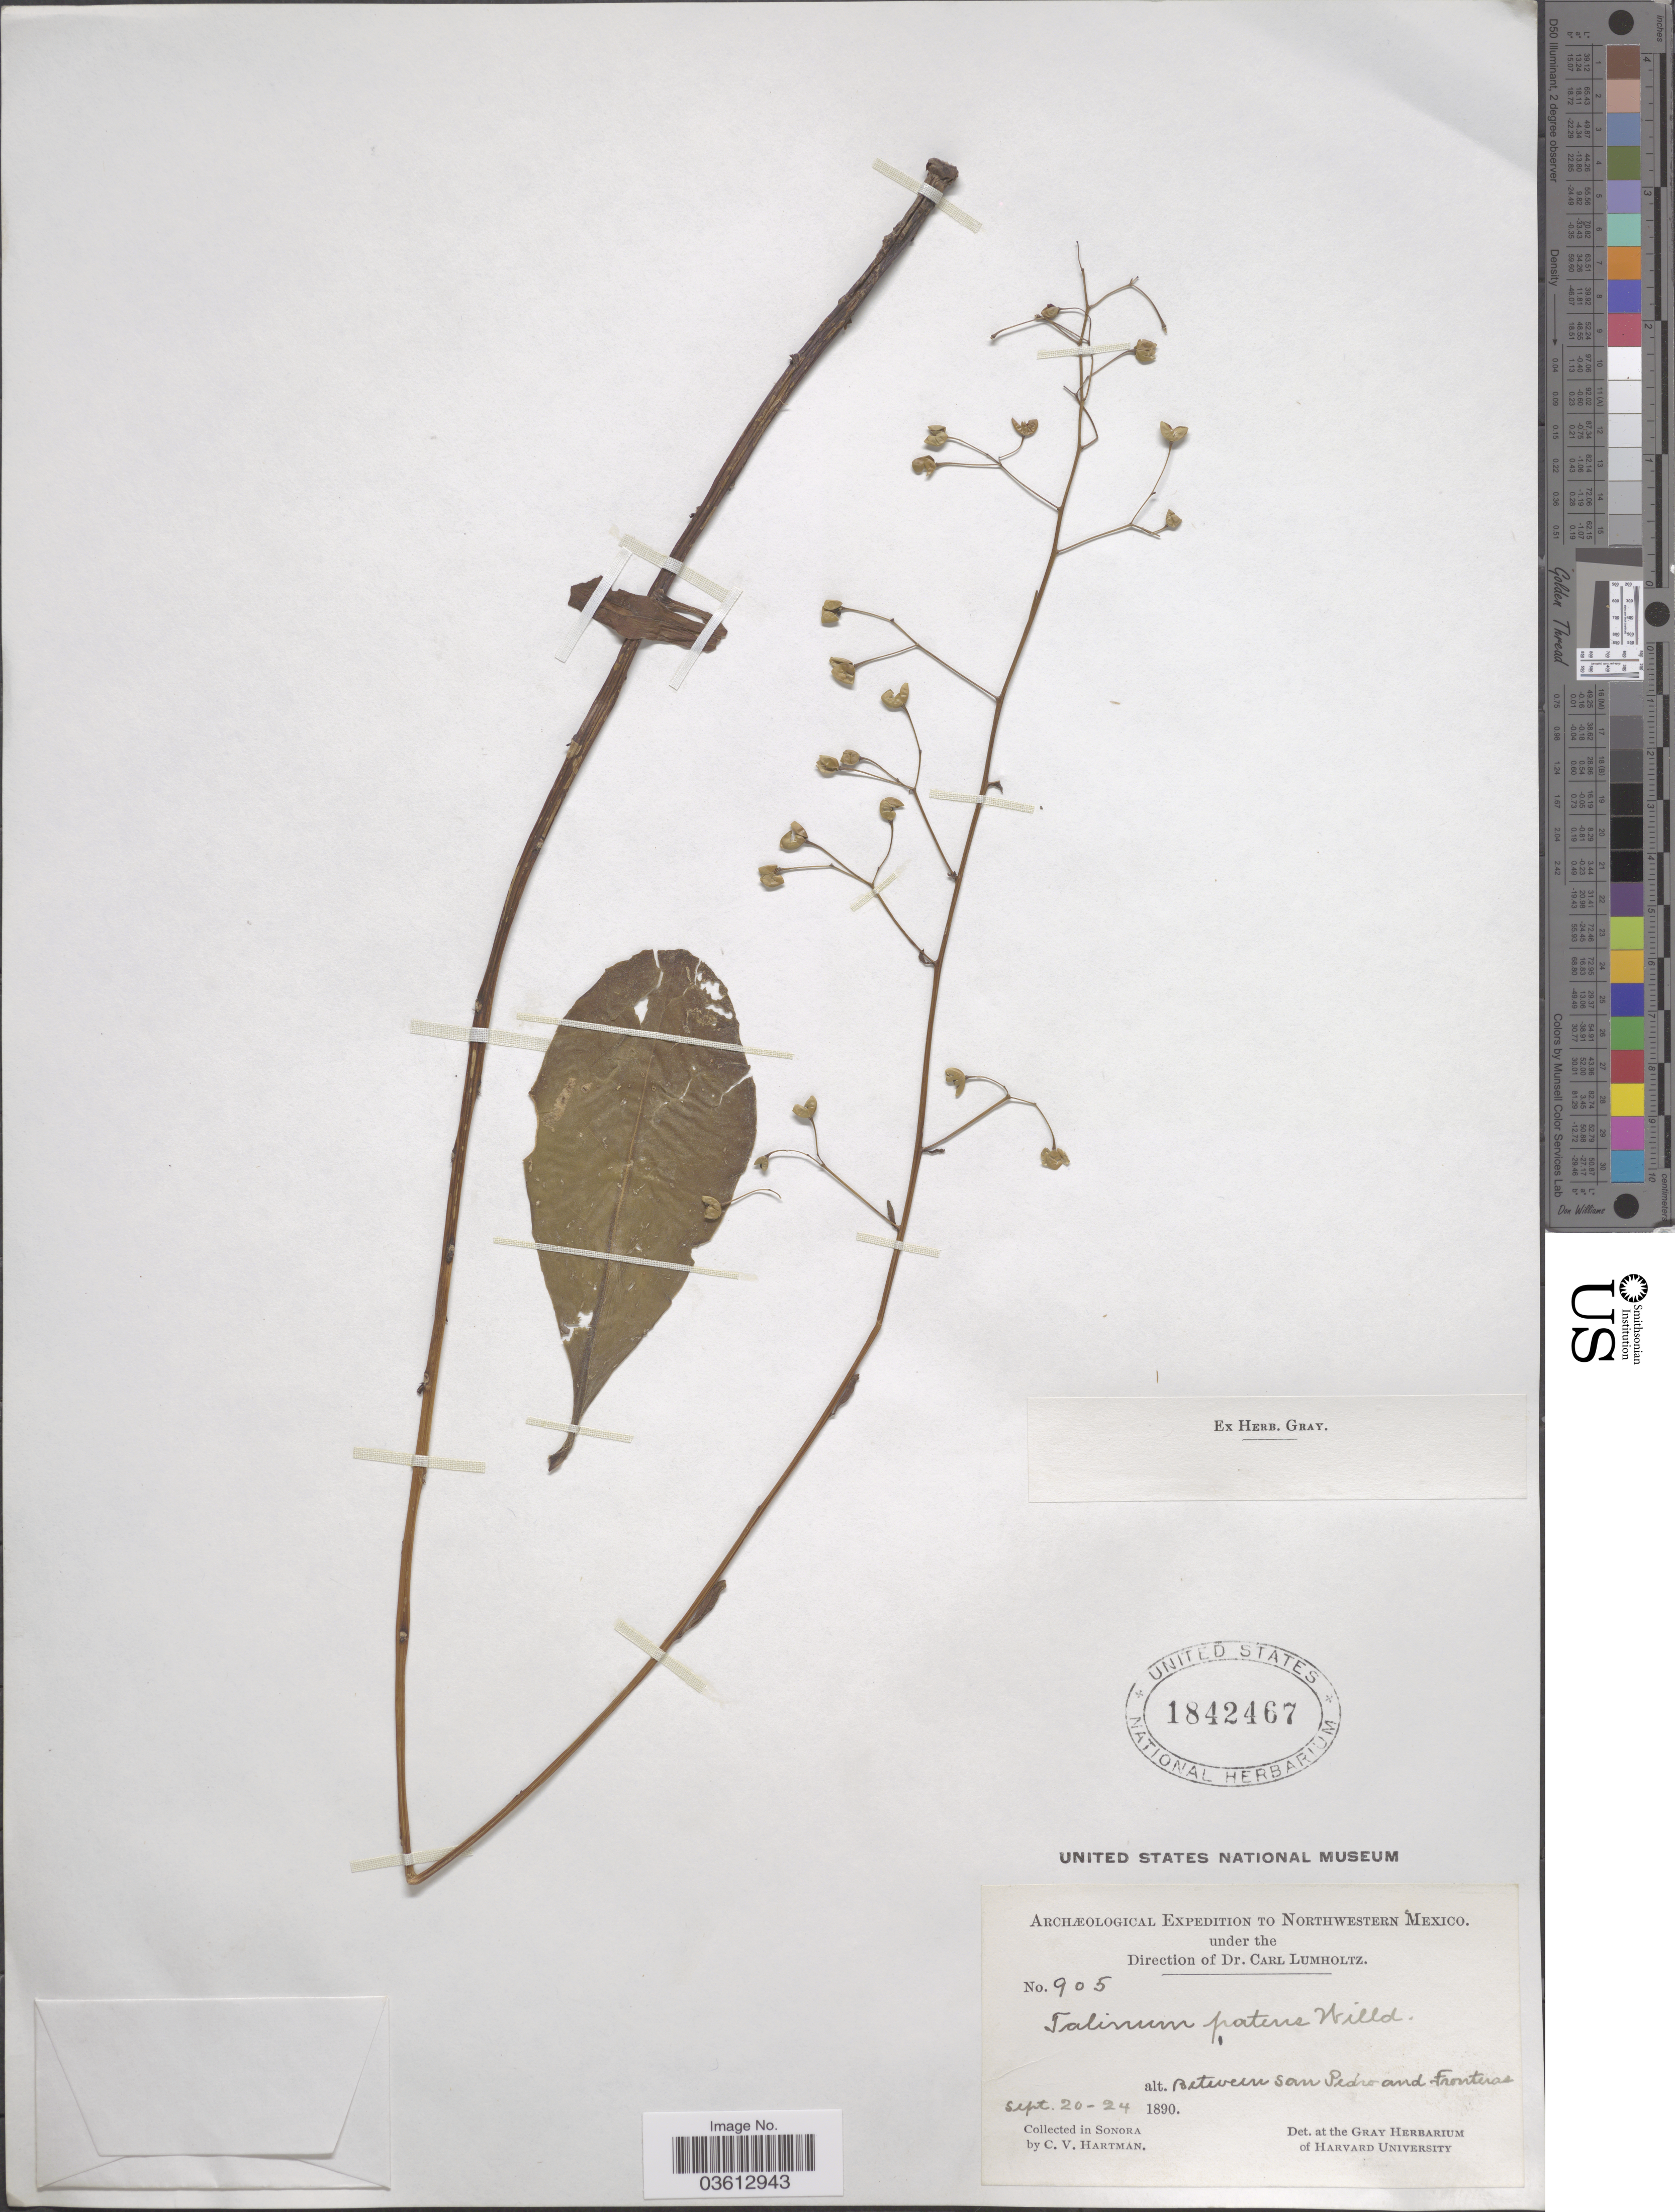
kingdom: Plantae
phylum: Tracheophyta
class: Magnoliopsida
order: Caryophyllales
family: Talinaceae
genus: Talinum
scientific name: Talinum paniculatum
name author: (Jacq.) Gaertn.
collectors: C. V. Hartman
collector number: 905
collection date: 1890-09-20/1890-09-24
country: Mexico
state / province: Sonora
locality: Northwestern Mexico. Between San Pedro and Fronteras.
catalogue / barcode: US 1842467